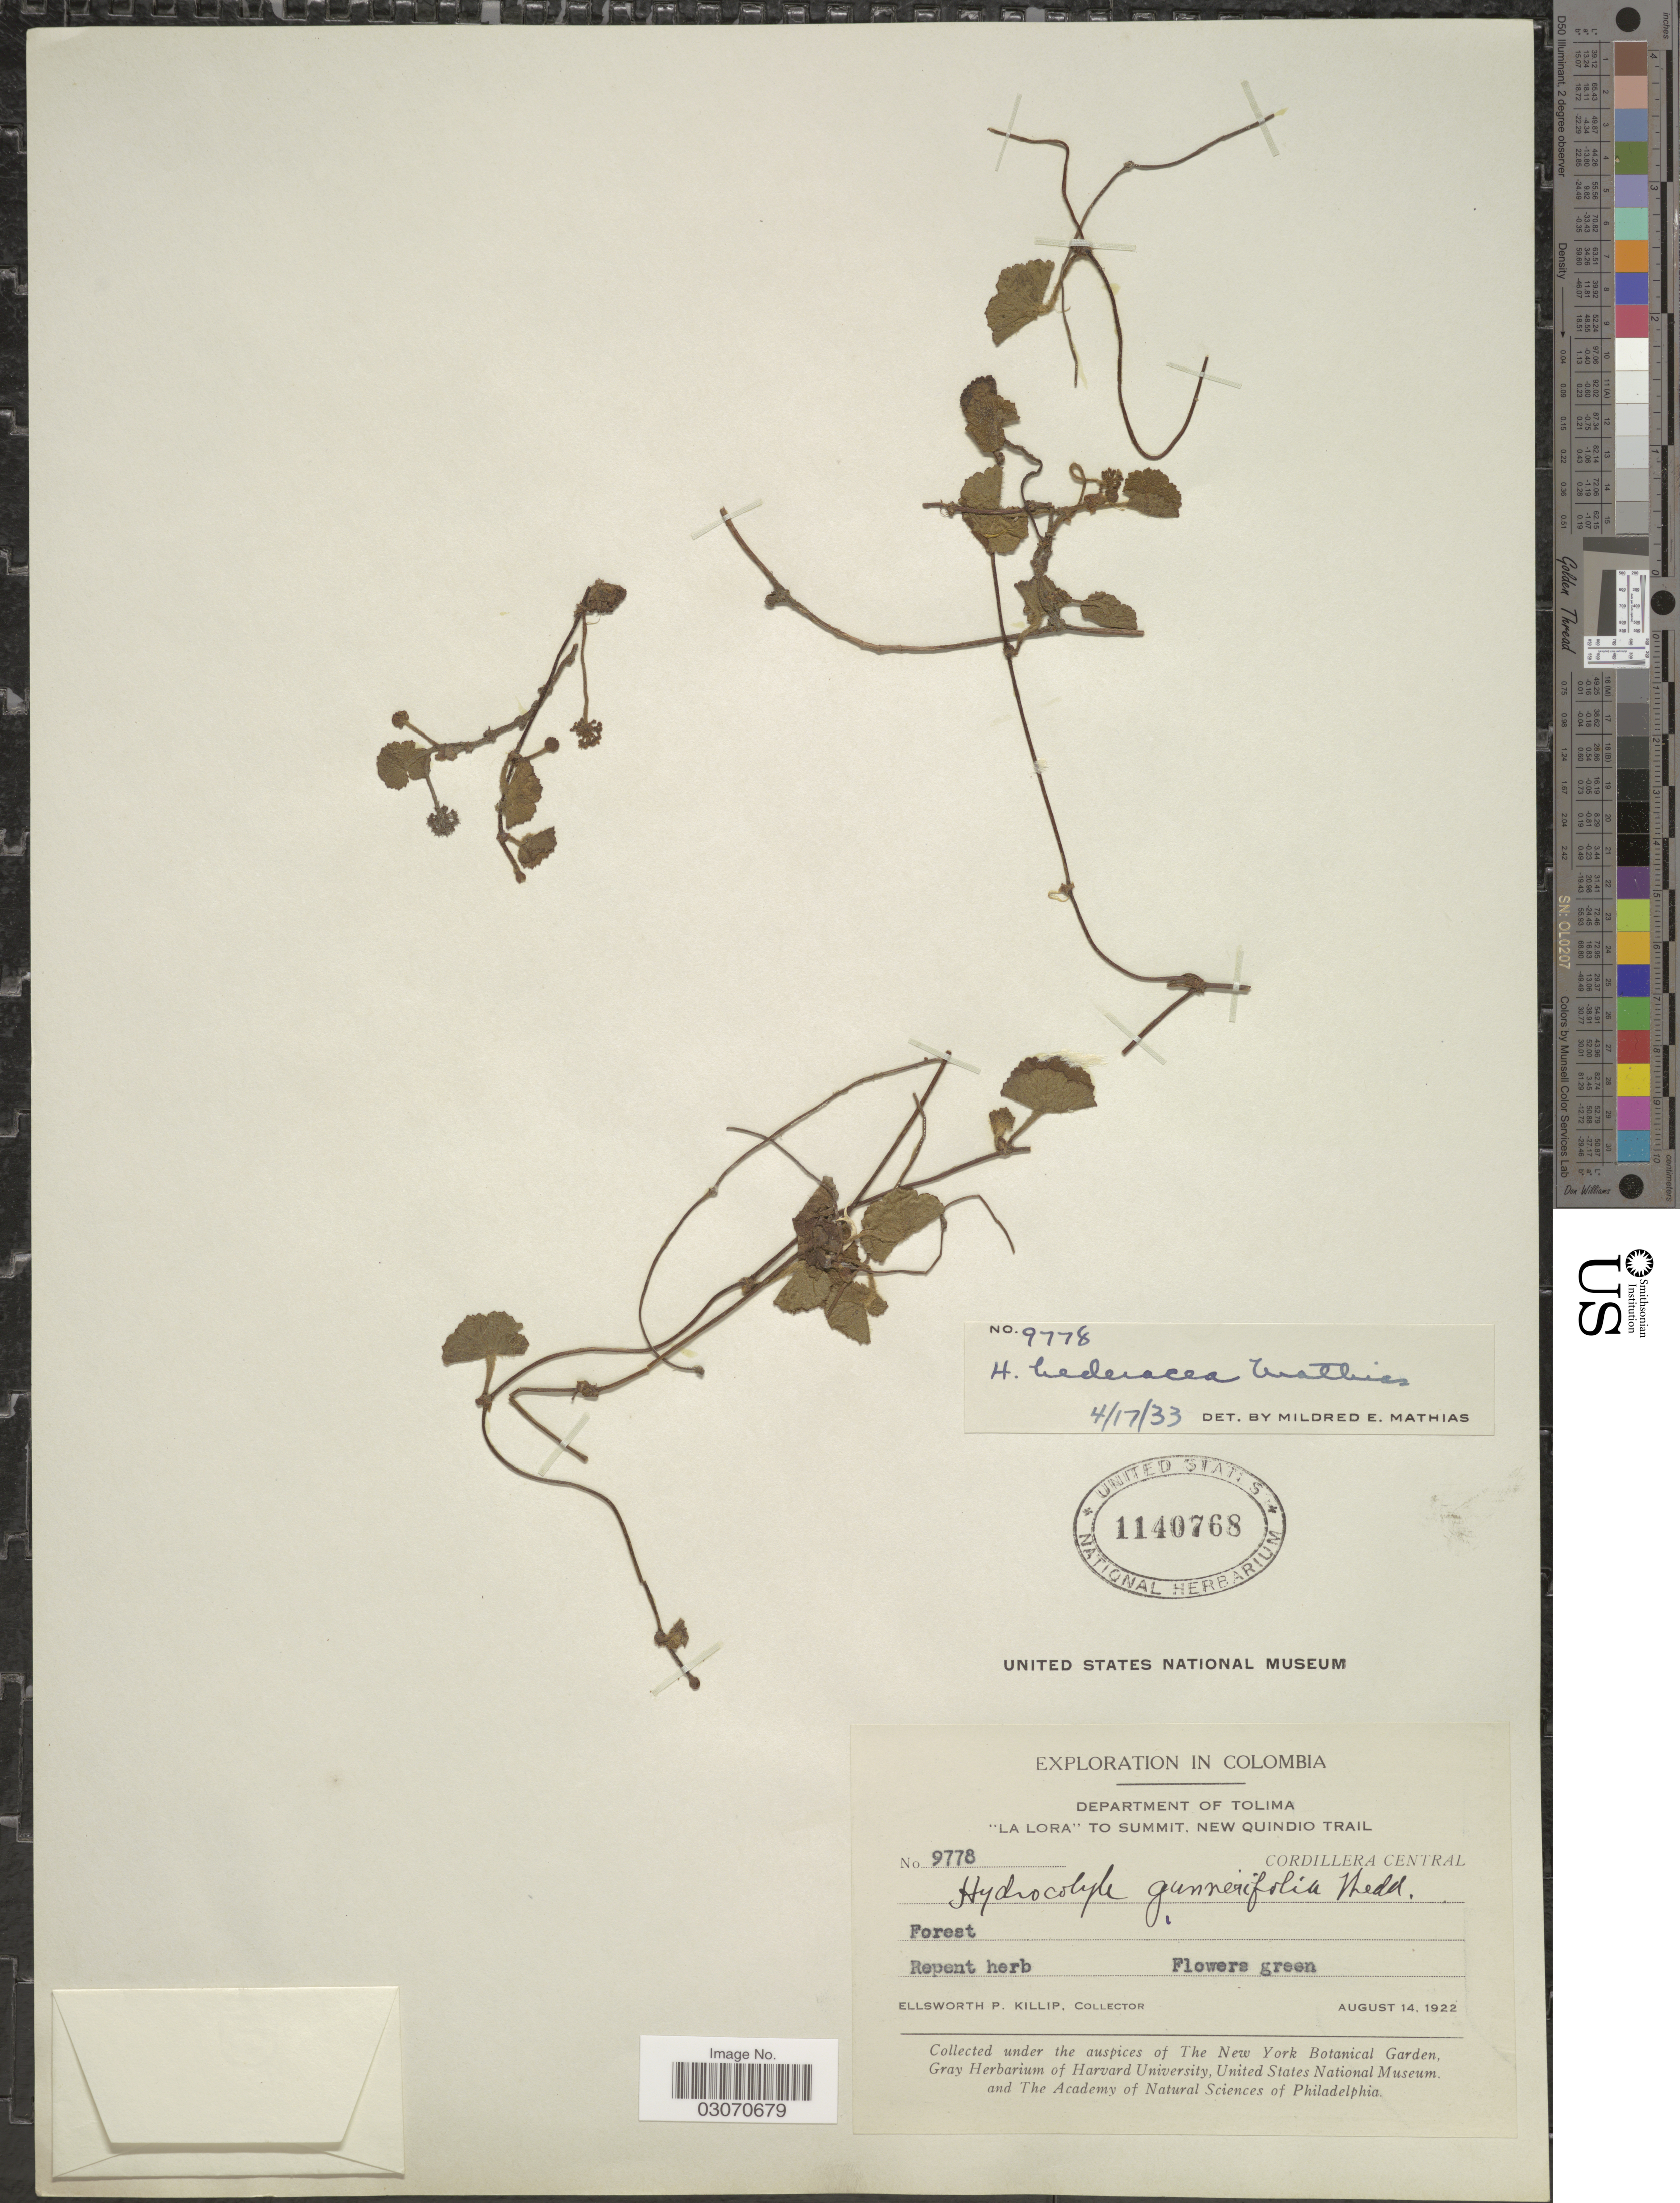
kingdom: Plantae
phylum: Tracheophyta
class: Magnoliopsida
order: Apiales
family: Araliaceae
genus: Hydrocotyle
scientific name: Hydrocotyle gunnerifolia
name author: Wedd.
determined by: Mendoza, M.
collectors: E. P. Killip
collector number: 9778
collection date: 1922-08-14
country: Colombia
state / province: Tolima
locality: Department of Tolima, "La Lora" to summit, New Quindio trail, Cordillera Central.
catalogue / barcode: US 1140768